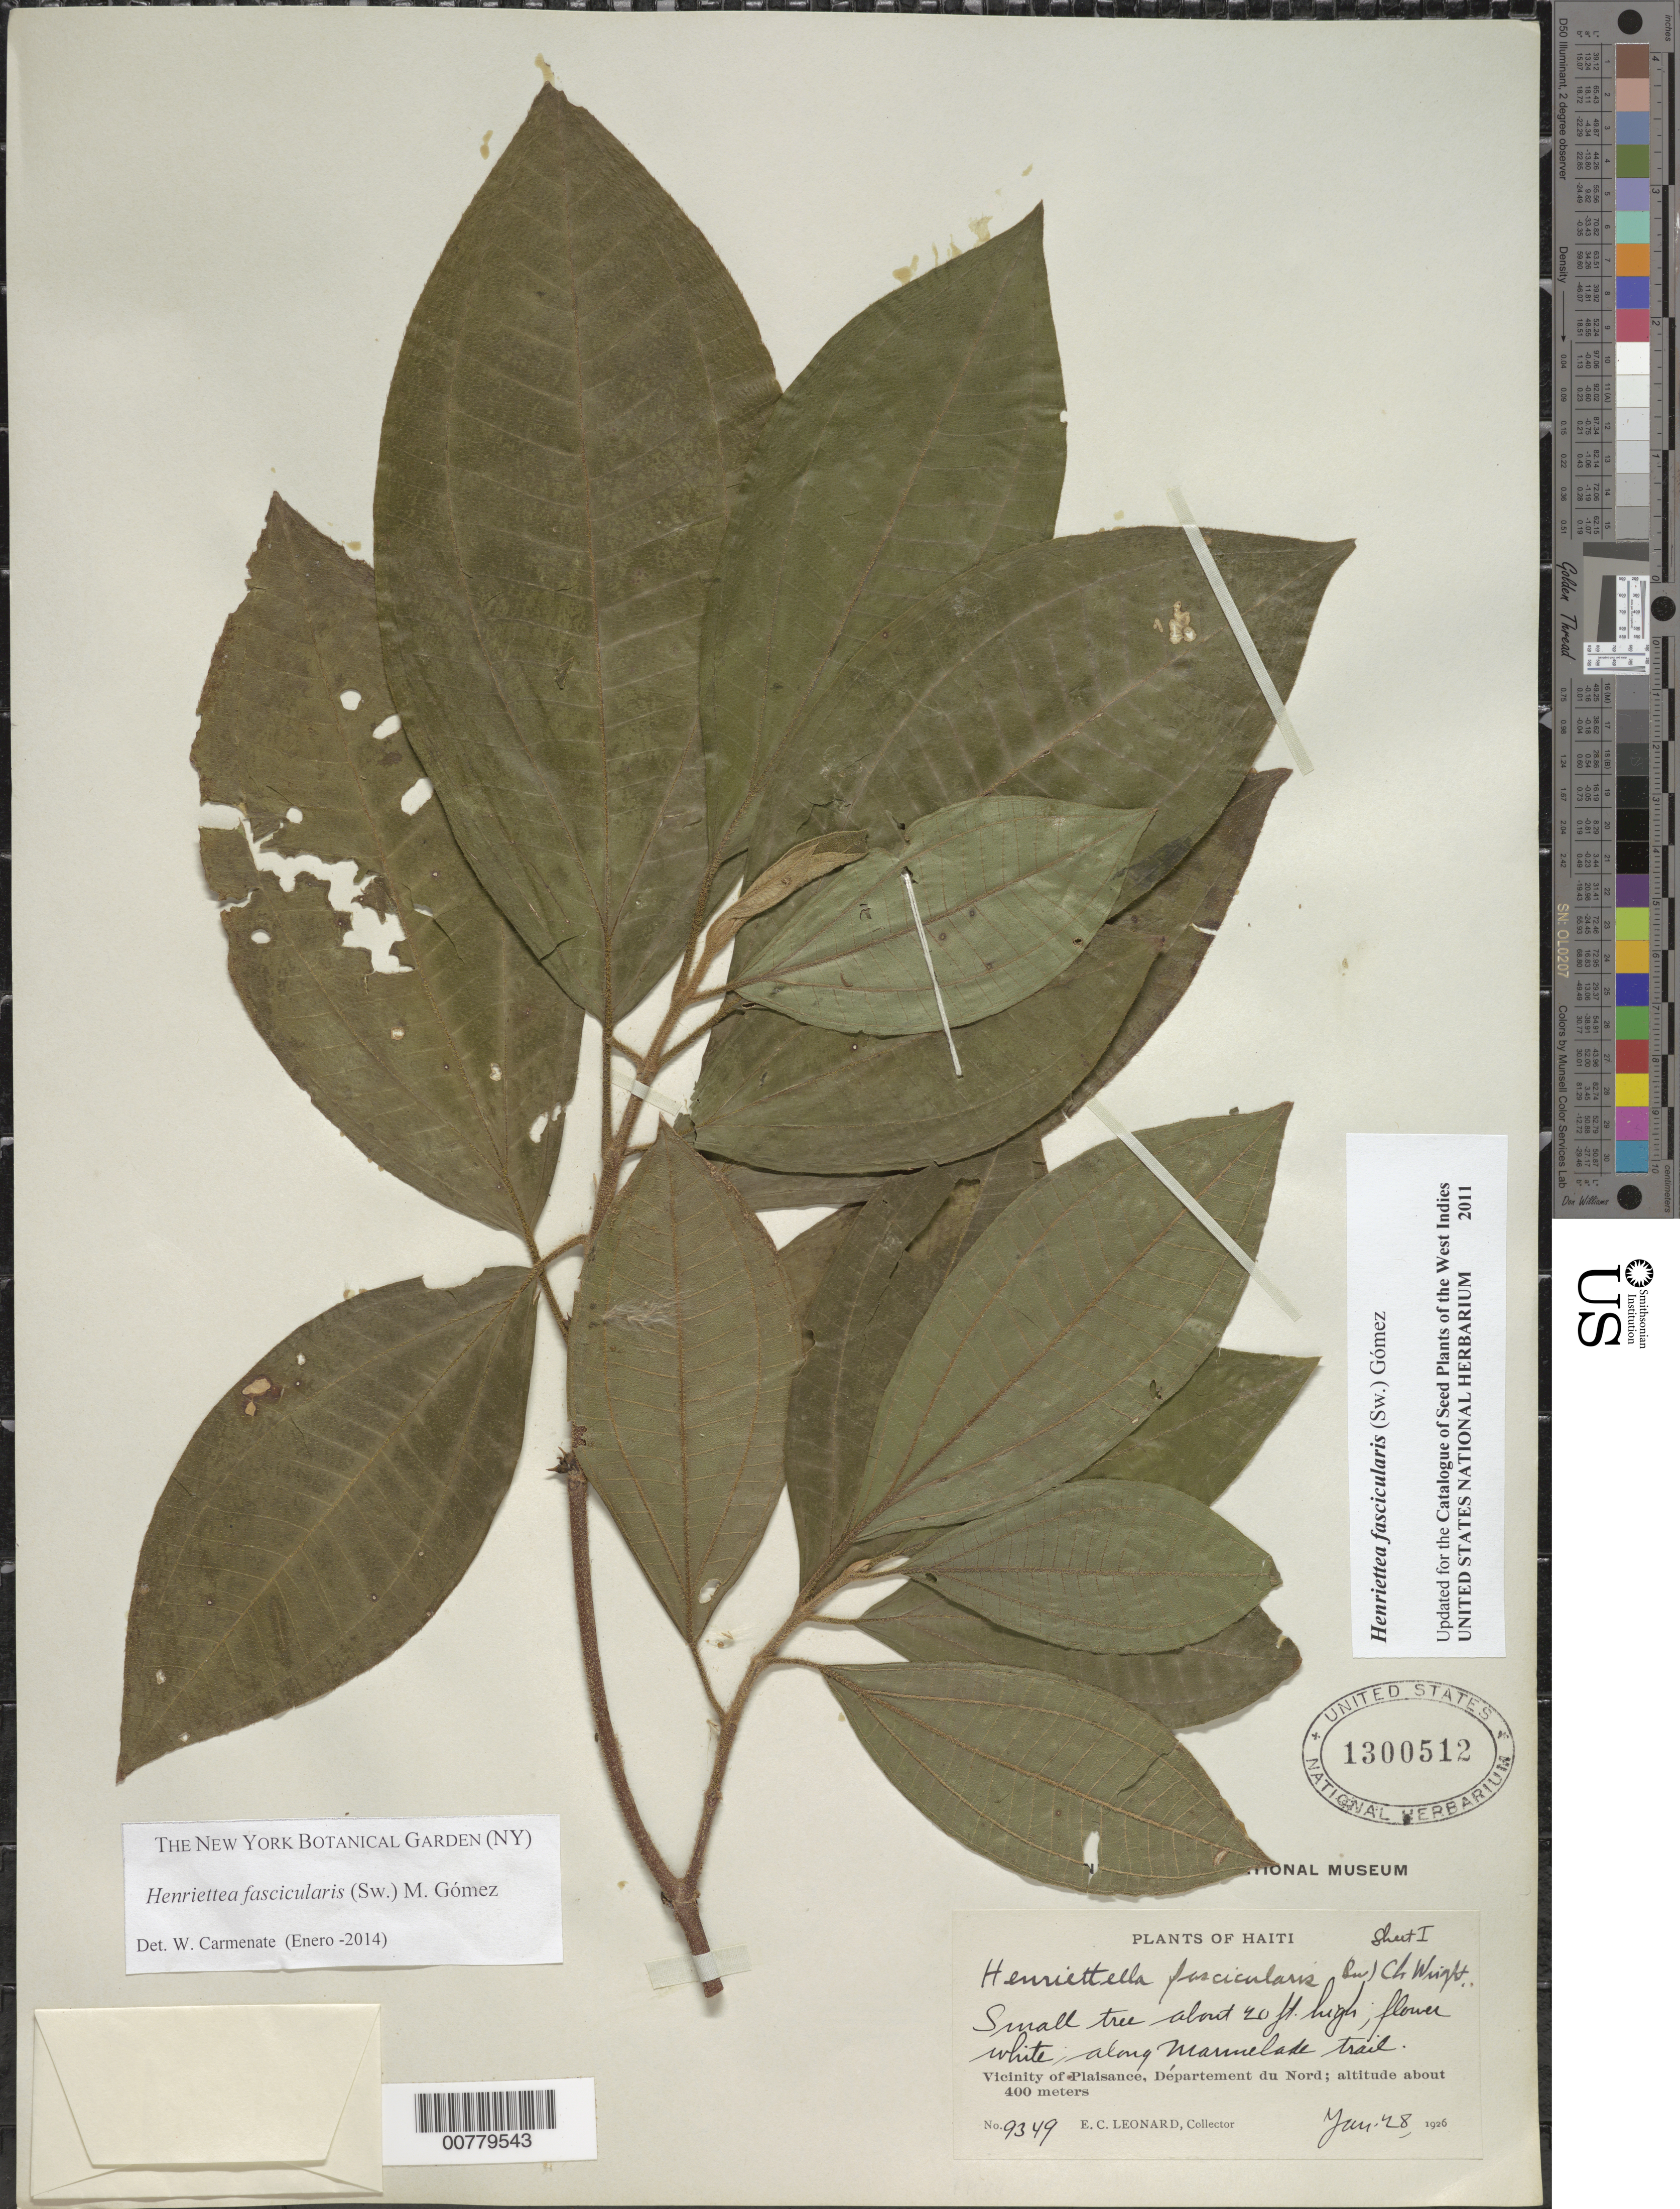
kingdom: Plantae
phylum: Tracheophyta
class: Magnoliopsida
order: Myrtales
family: Melastomataceae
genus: Henriettea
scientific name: Henriettea fascicularis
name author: (Sw.) M. Gómez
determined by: Carmenate, W.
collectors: E. C. Leonard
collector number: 9349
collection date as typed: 28 Jan 1926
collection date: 1926-01-28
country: Haiti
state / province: Nord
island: Hispaniola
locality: Vicinity of Plaisance, along Marmelade trail.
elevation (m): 400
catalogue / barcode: US 1300512